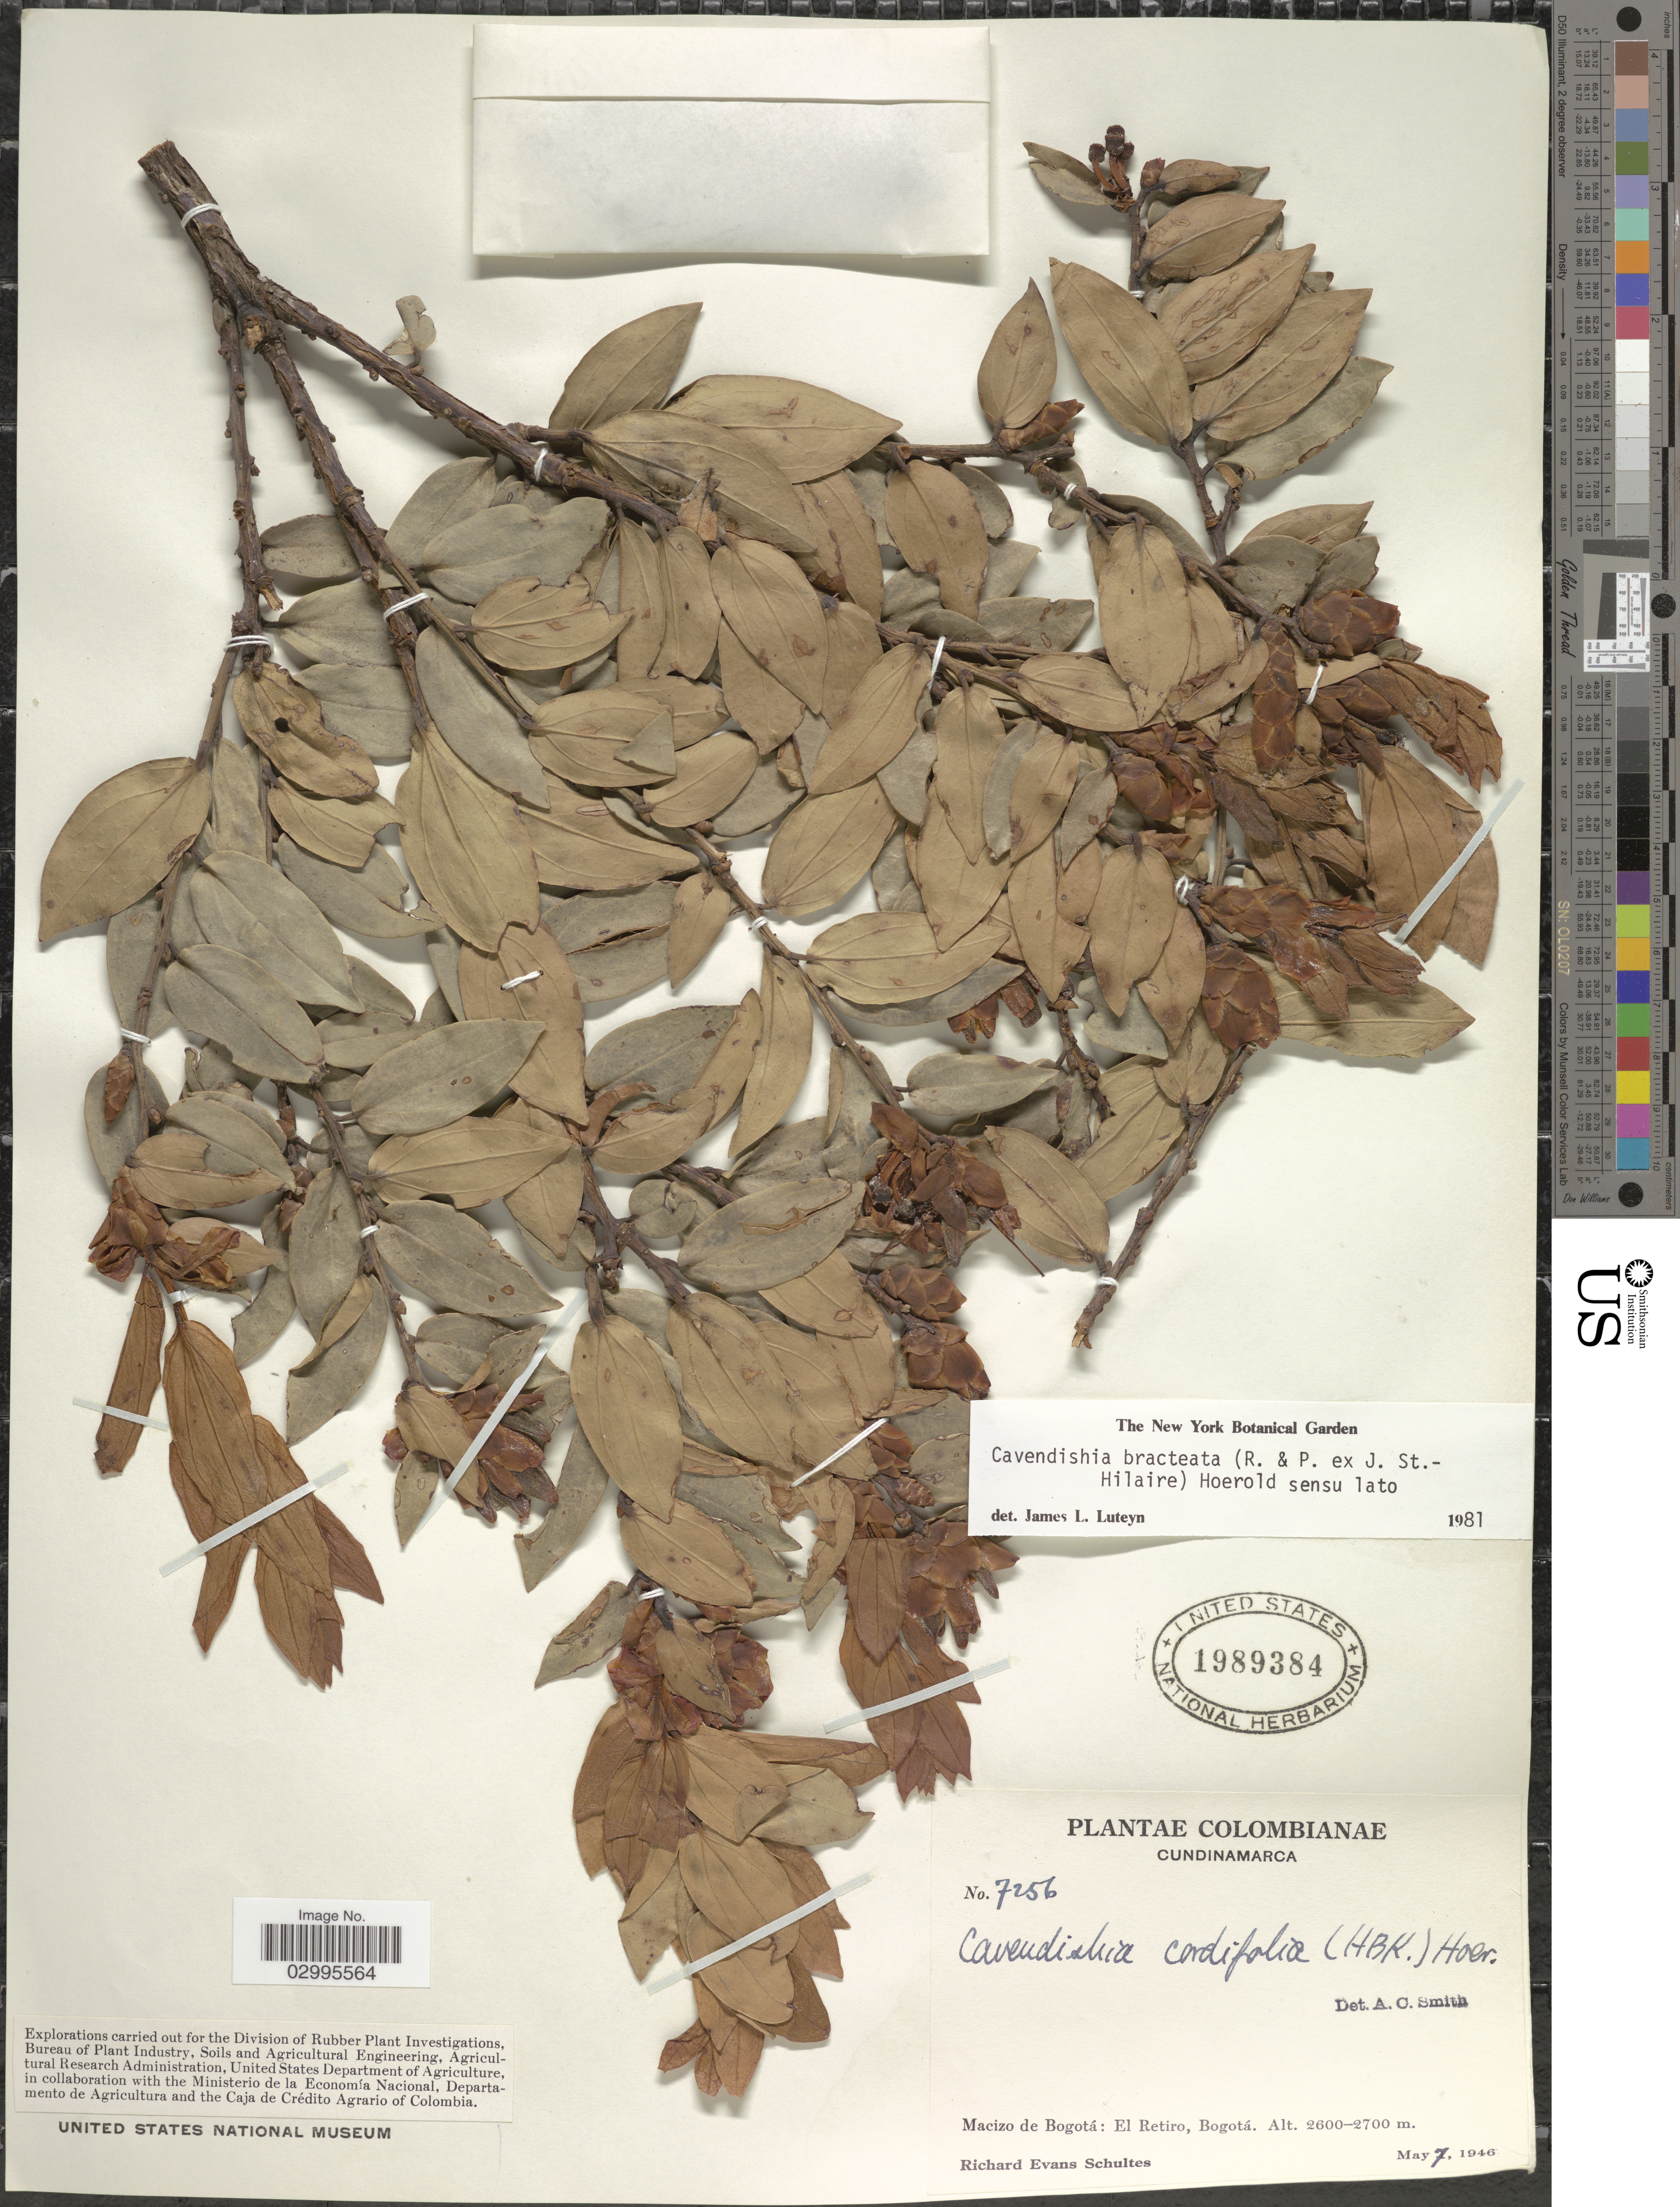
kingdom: Plantae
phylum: Tracheophyta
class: Magnoliopsida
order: Ericales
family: Ericaceae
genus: Cavendishia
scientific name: Cavendishia bracteata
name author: (Ruiz & Pav. ex J. St.-Hil.) Hoerold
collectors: R. E. Schultes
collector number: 7256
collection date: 1946-05-07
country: Colombia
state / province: Cundinamarca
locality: Macizo de Bogotá: El Retiro, Bogotá.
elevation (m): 2600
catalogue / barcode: US 1989384